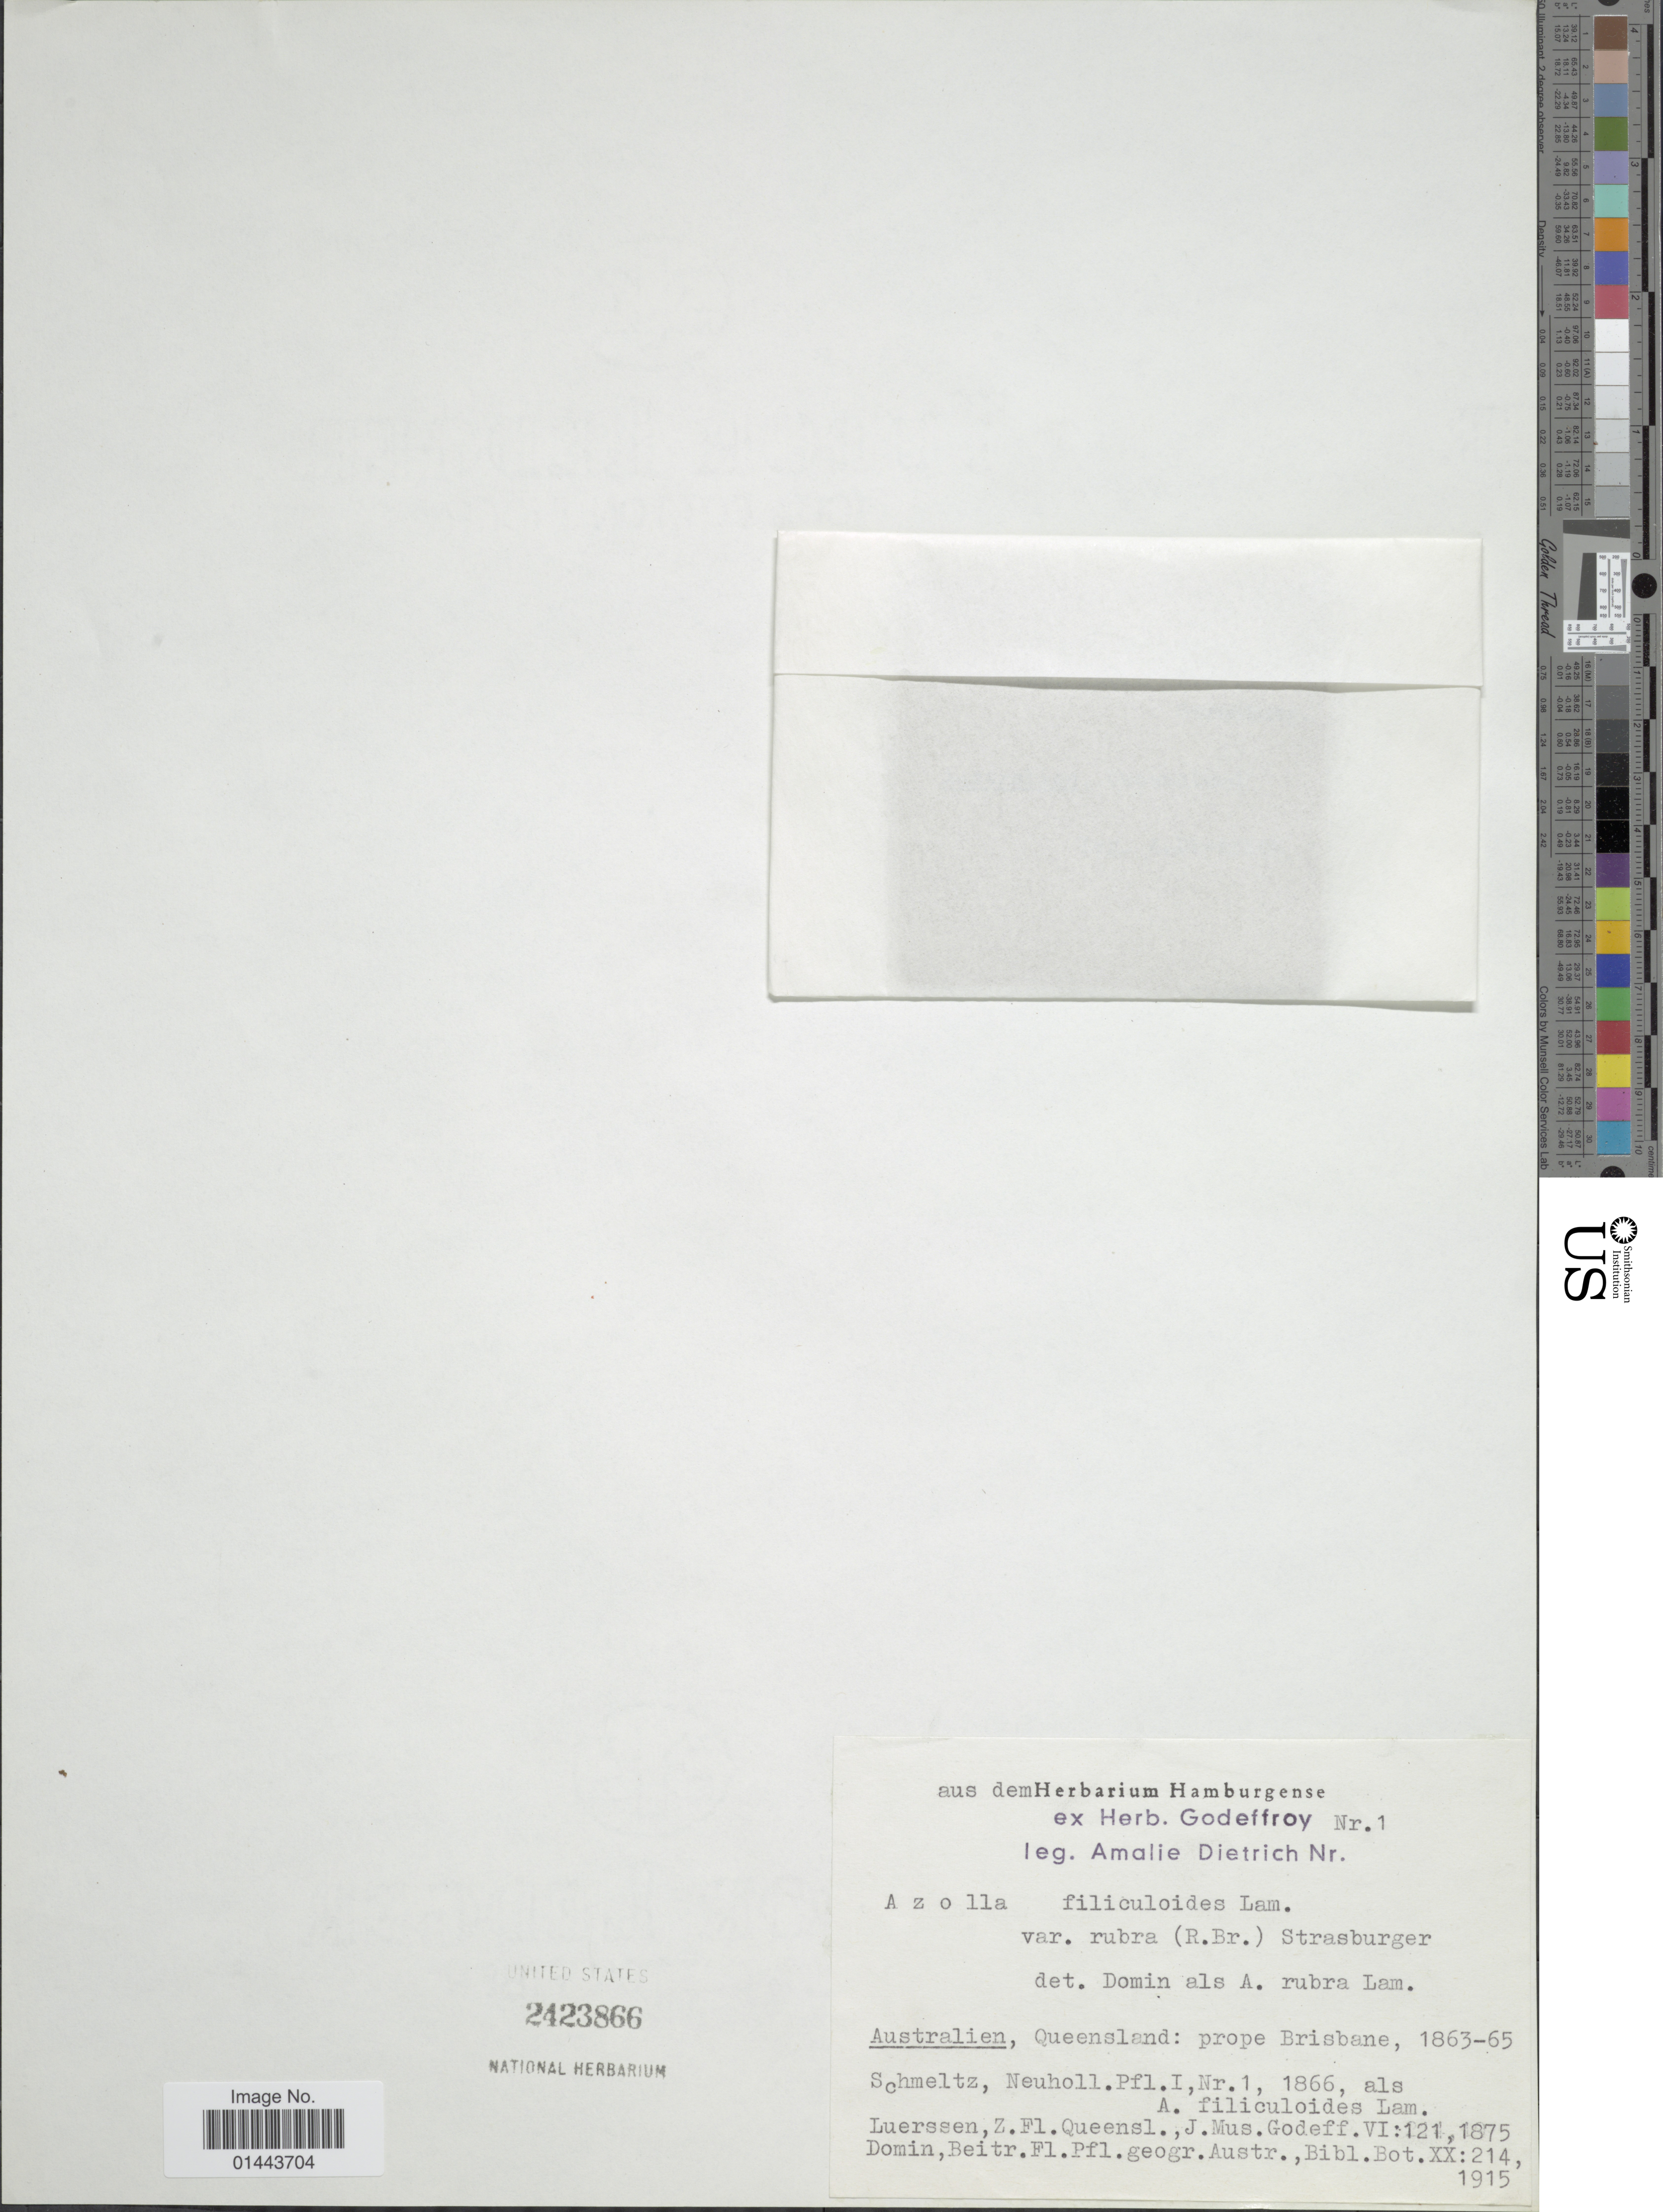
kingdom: Plantae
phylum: Tracheophyta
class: Polypodiopsida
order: Salviniales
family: Salviniaceae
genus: Azolla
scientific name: Azolla filiculoides var. rubra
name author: (R. Br.) Strasburger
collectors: A. Dietrich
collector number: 1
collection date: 1863/1865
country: Australia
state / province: Queensland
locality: Prope Brisbane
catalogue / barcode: US 2423866